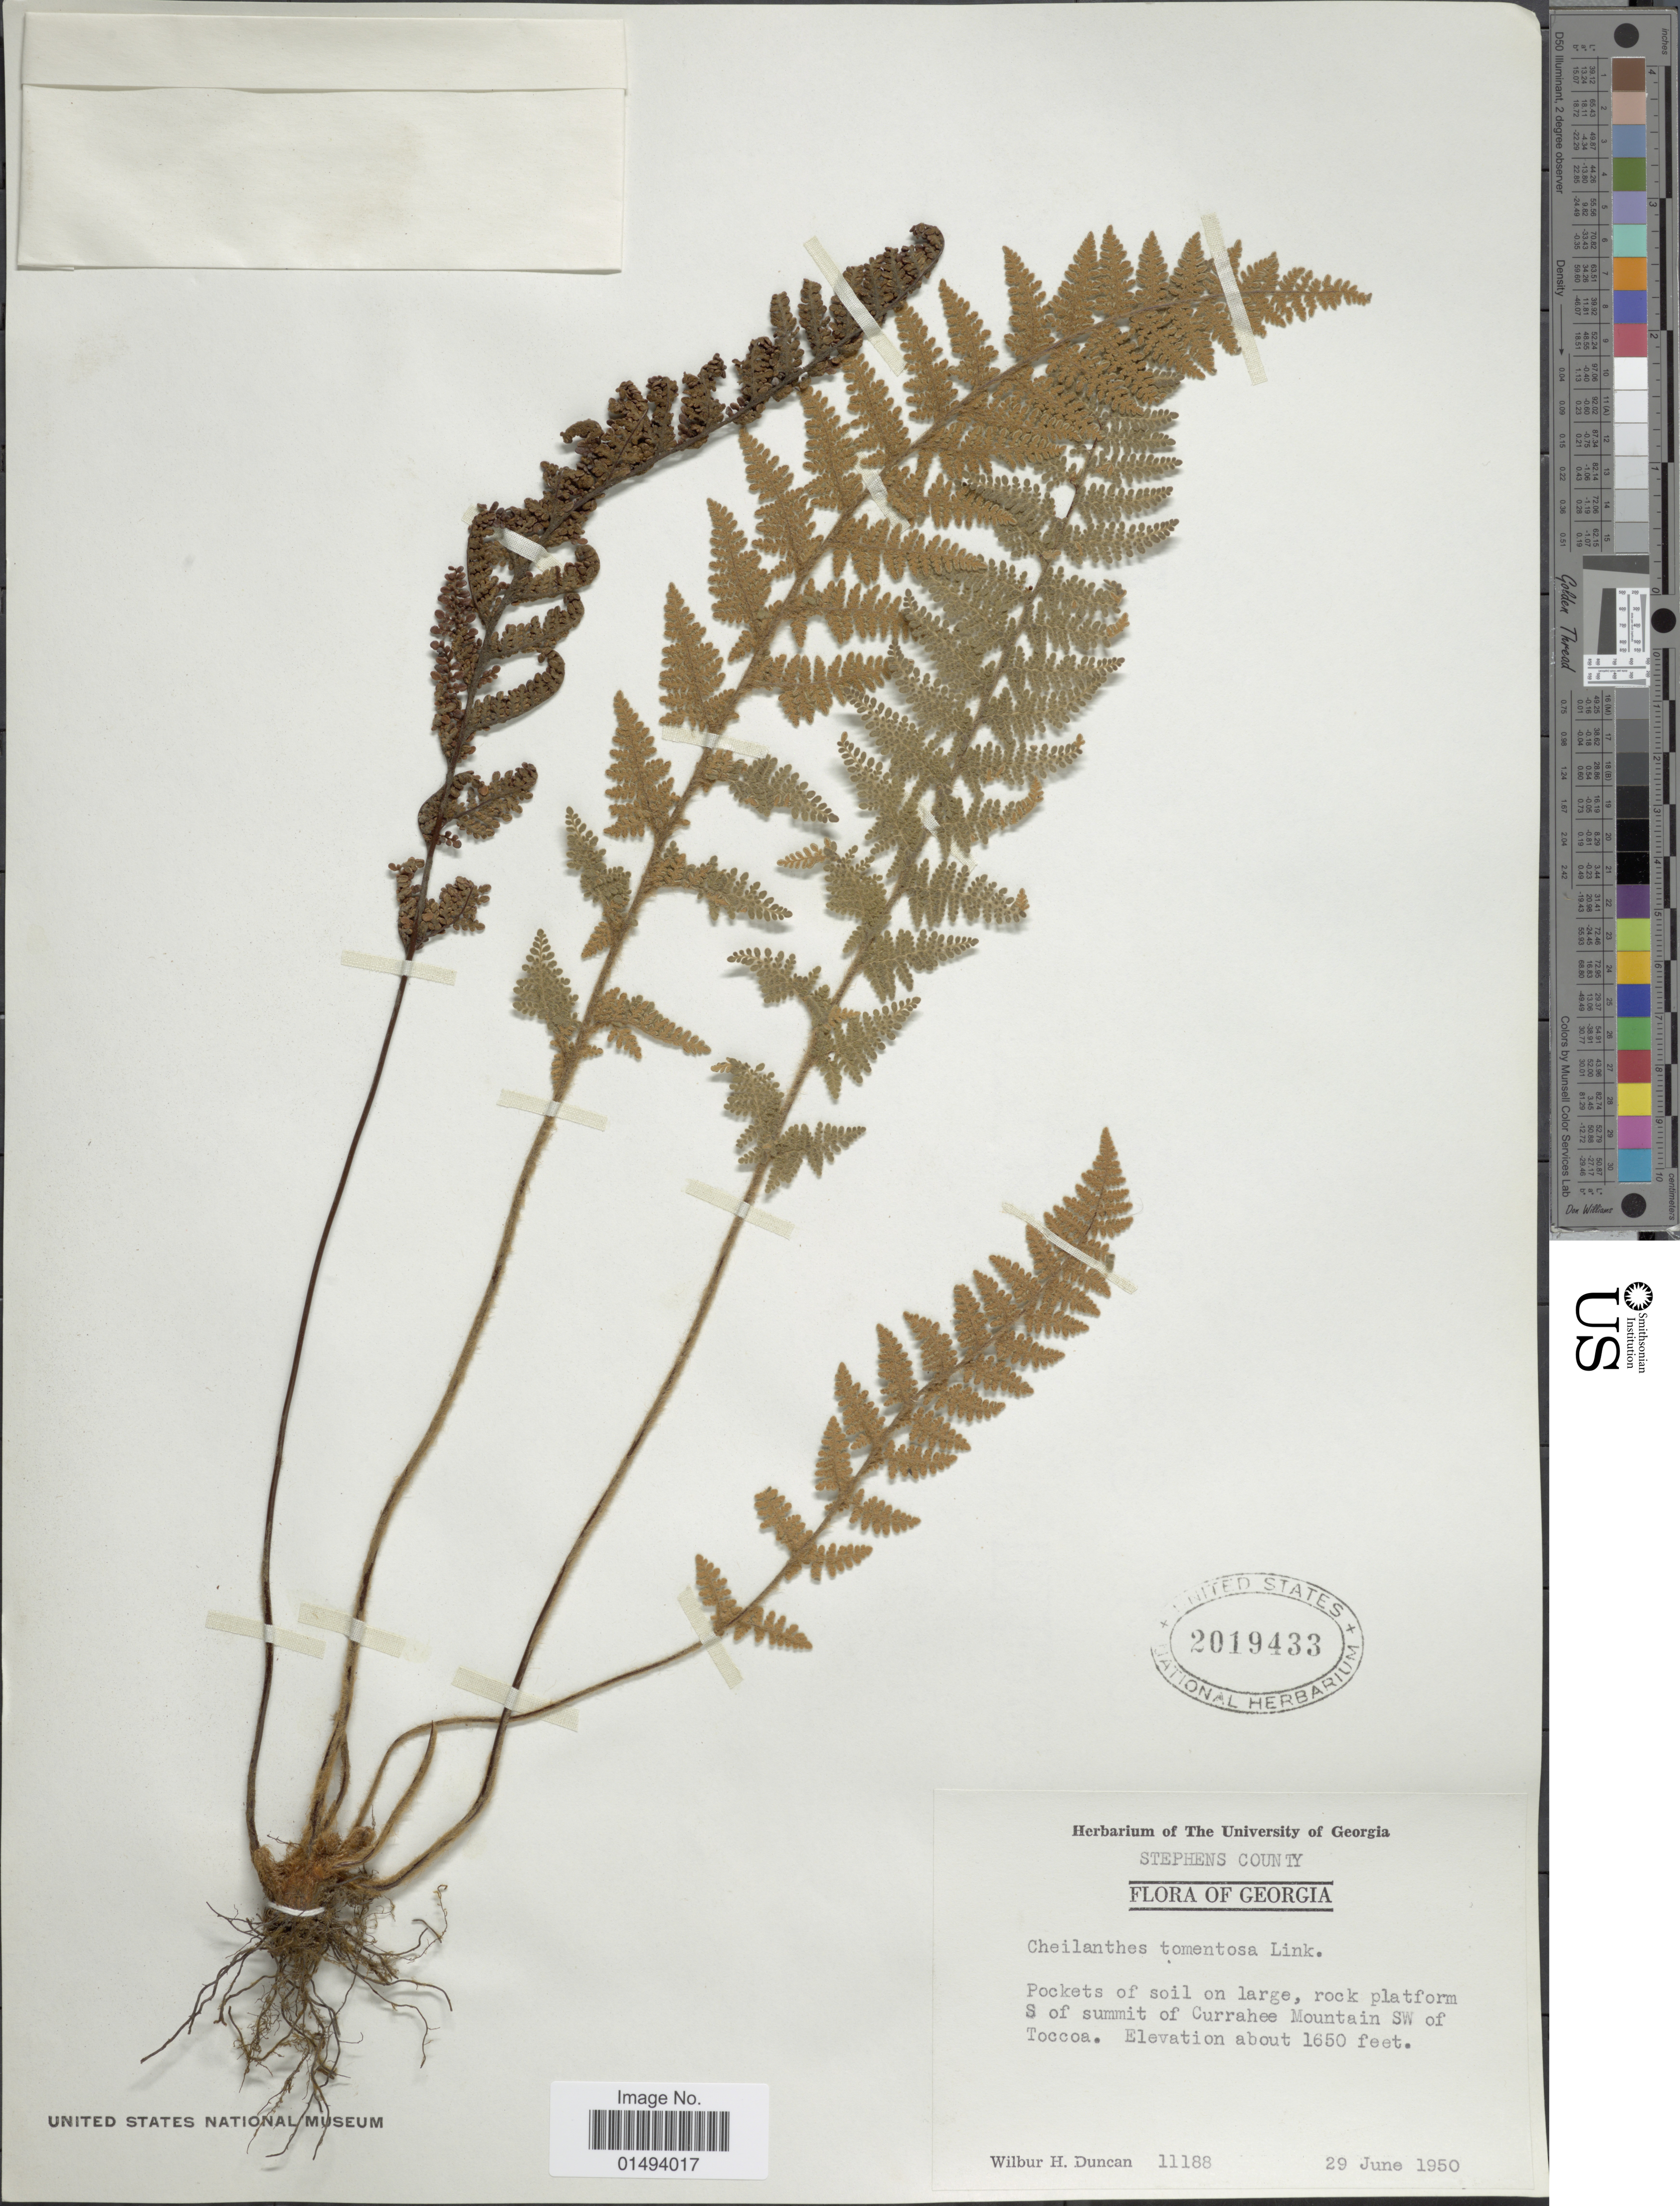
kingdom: Plantae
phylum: Tracheophyta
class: Polypodiopsida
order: Polypodiales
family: Pteridaceae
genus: Myriopteris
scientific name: Myriopteris tomentosa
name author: (Link) Fée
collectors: W. H. Duncan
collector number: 11188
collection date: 1950-06-29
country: United States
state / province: Georgia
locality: Georgia, Pockets of soil on large, rock platform S of summit of Currahee Mountain SW of Toccoa.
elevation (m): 503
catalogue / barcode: US 2019433